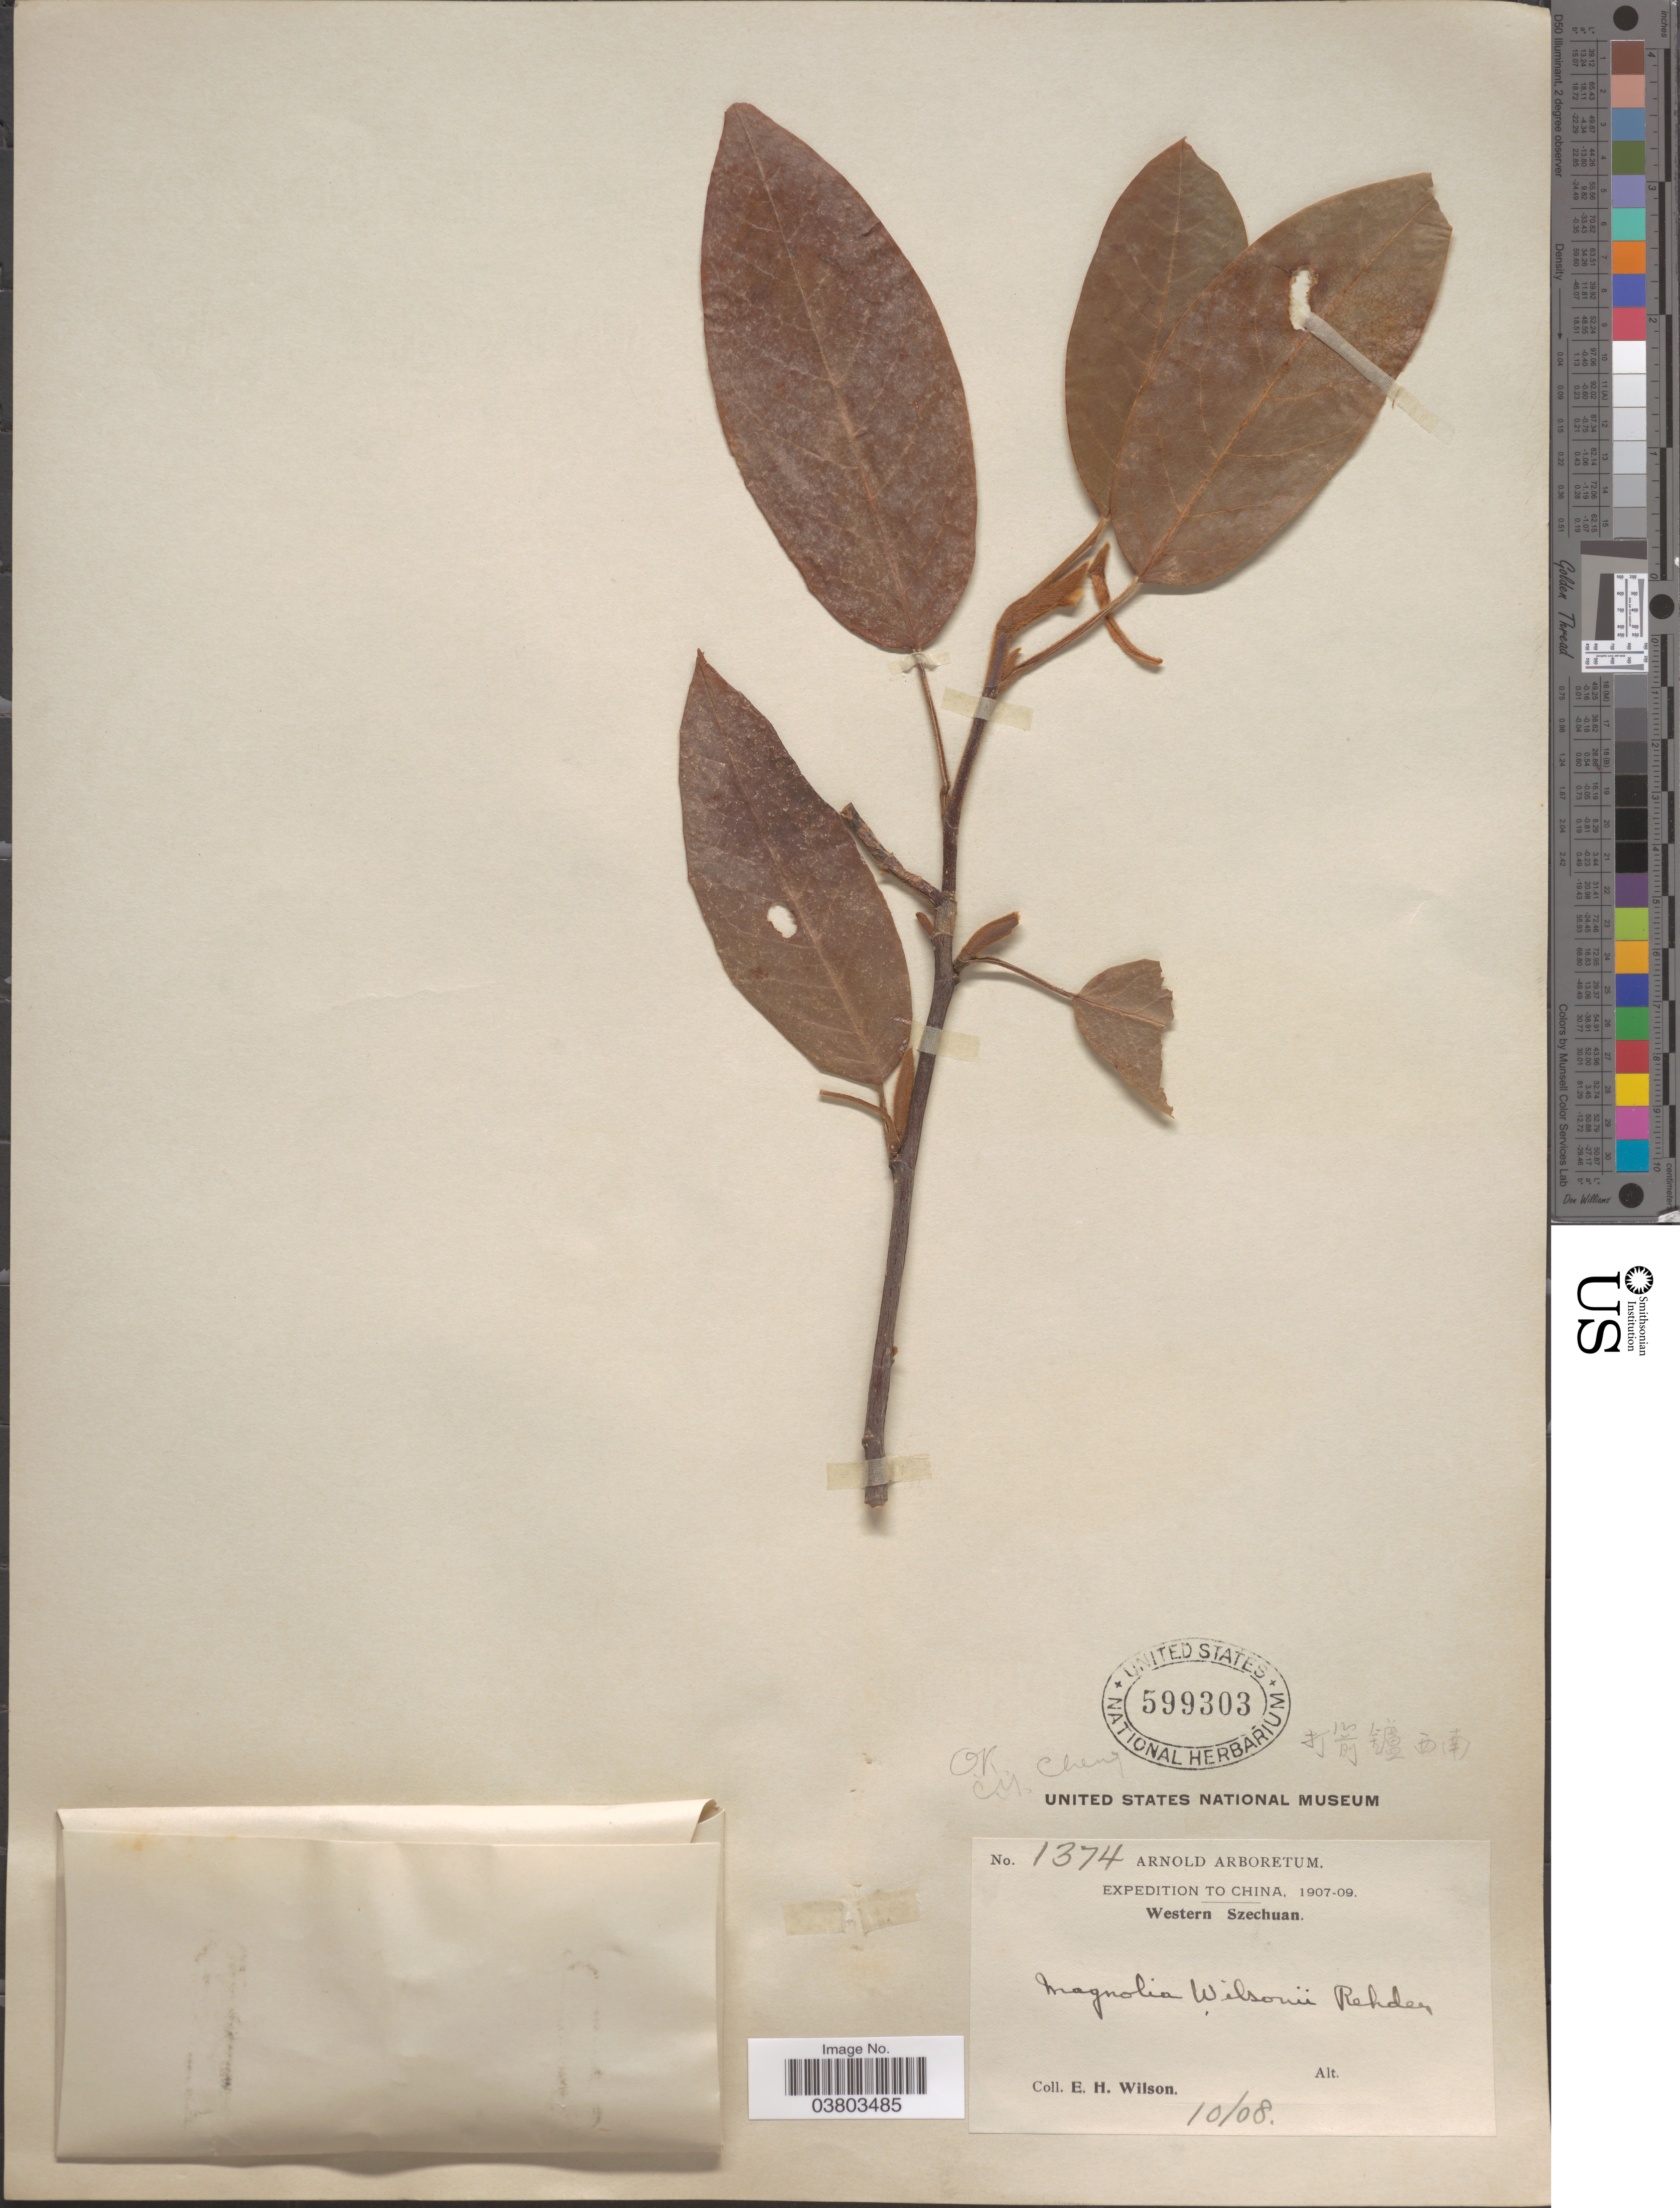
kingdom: Plantae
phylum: Tracheophyta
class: Magnoliopsida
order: Magnoliales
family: Magnoliaceae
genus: Magnolia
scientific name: Magnolia wilsonii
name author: (Finet & Gagnep.) Rehder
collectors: E. Wilson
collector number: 1374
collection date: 1908-10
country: China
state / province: Sichuan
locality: Western Szechuan.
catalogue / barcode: US 599303